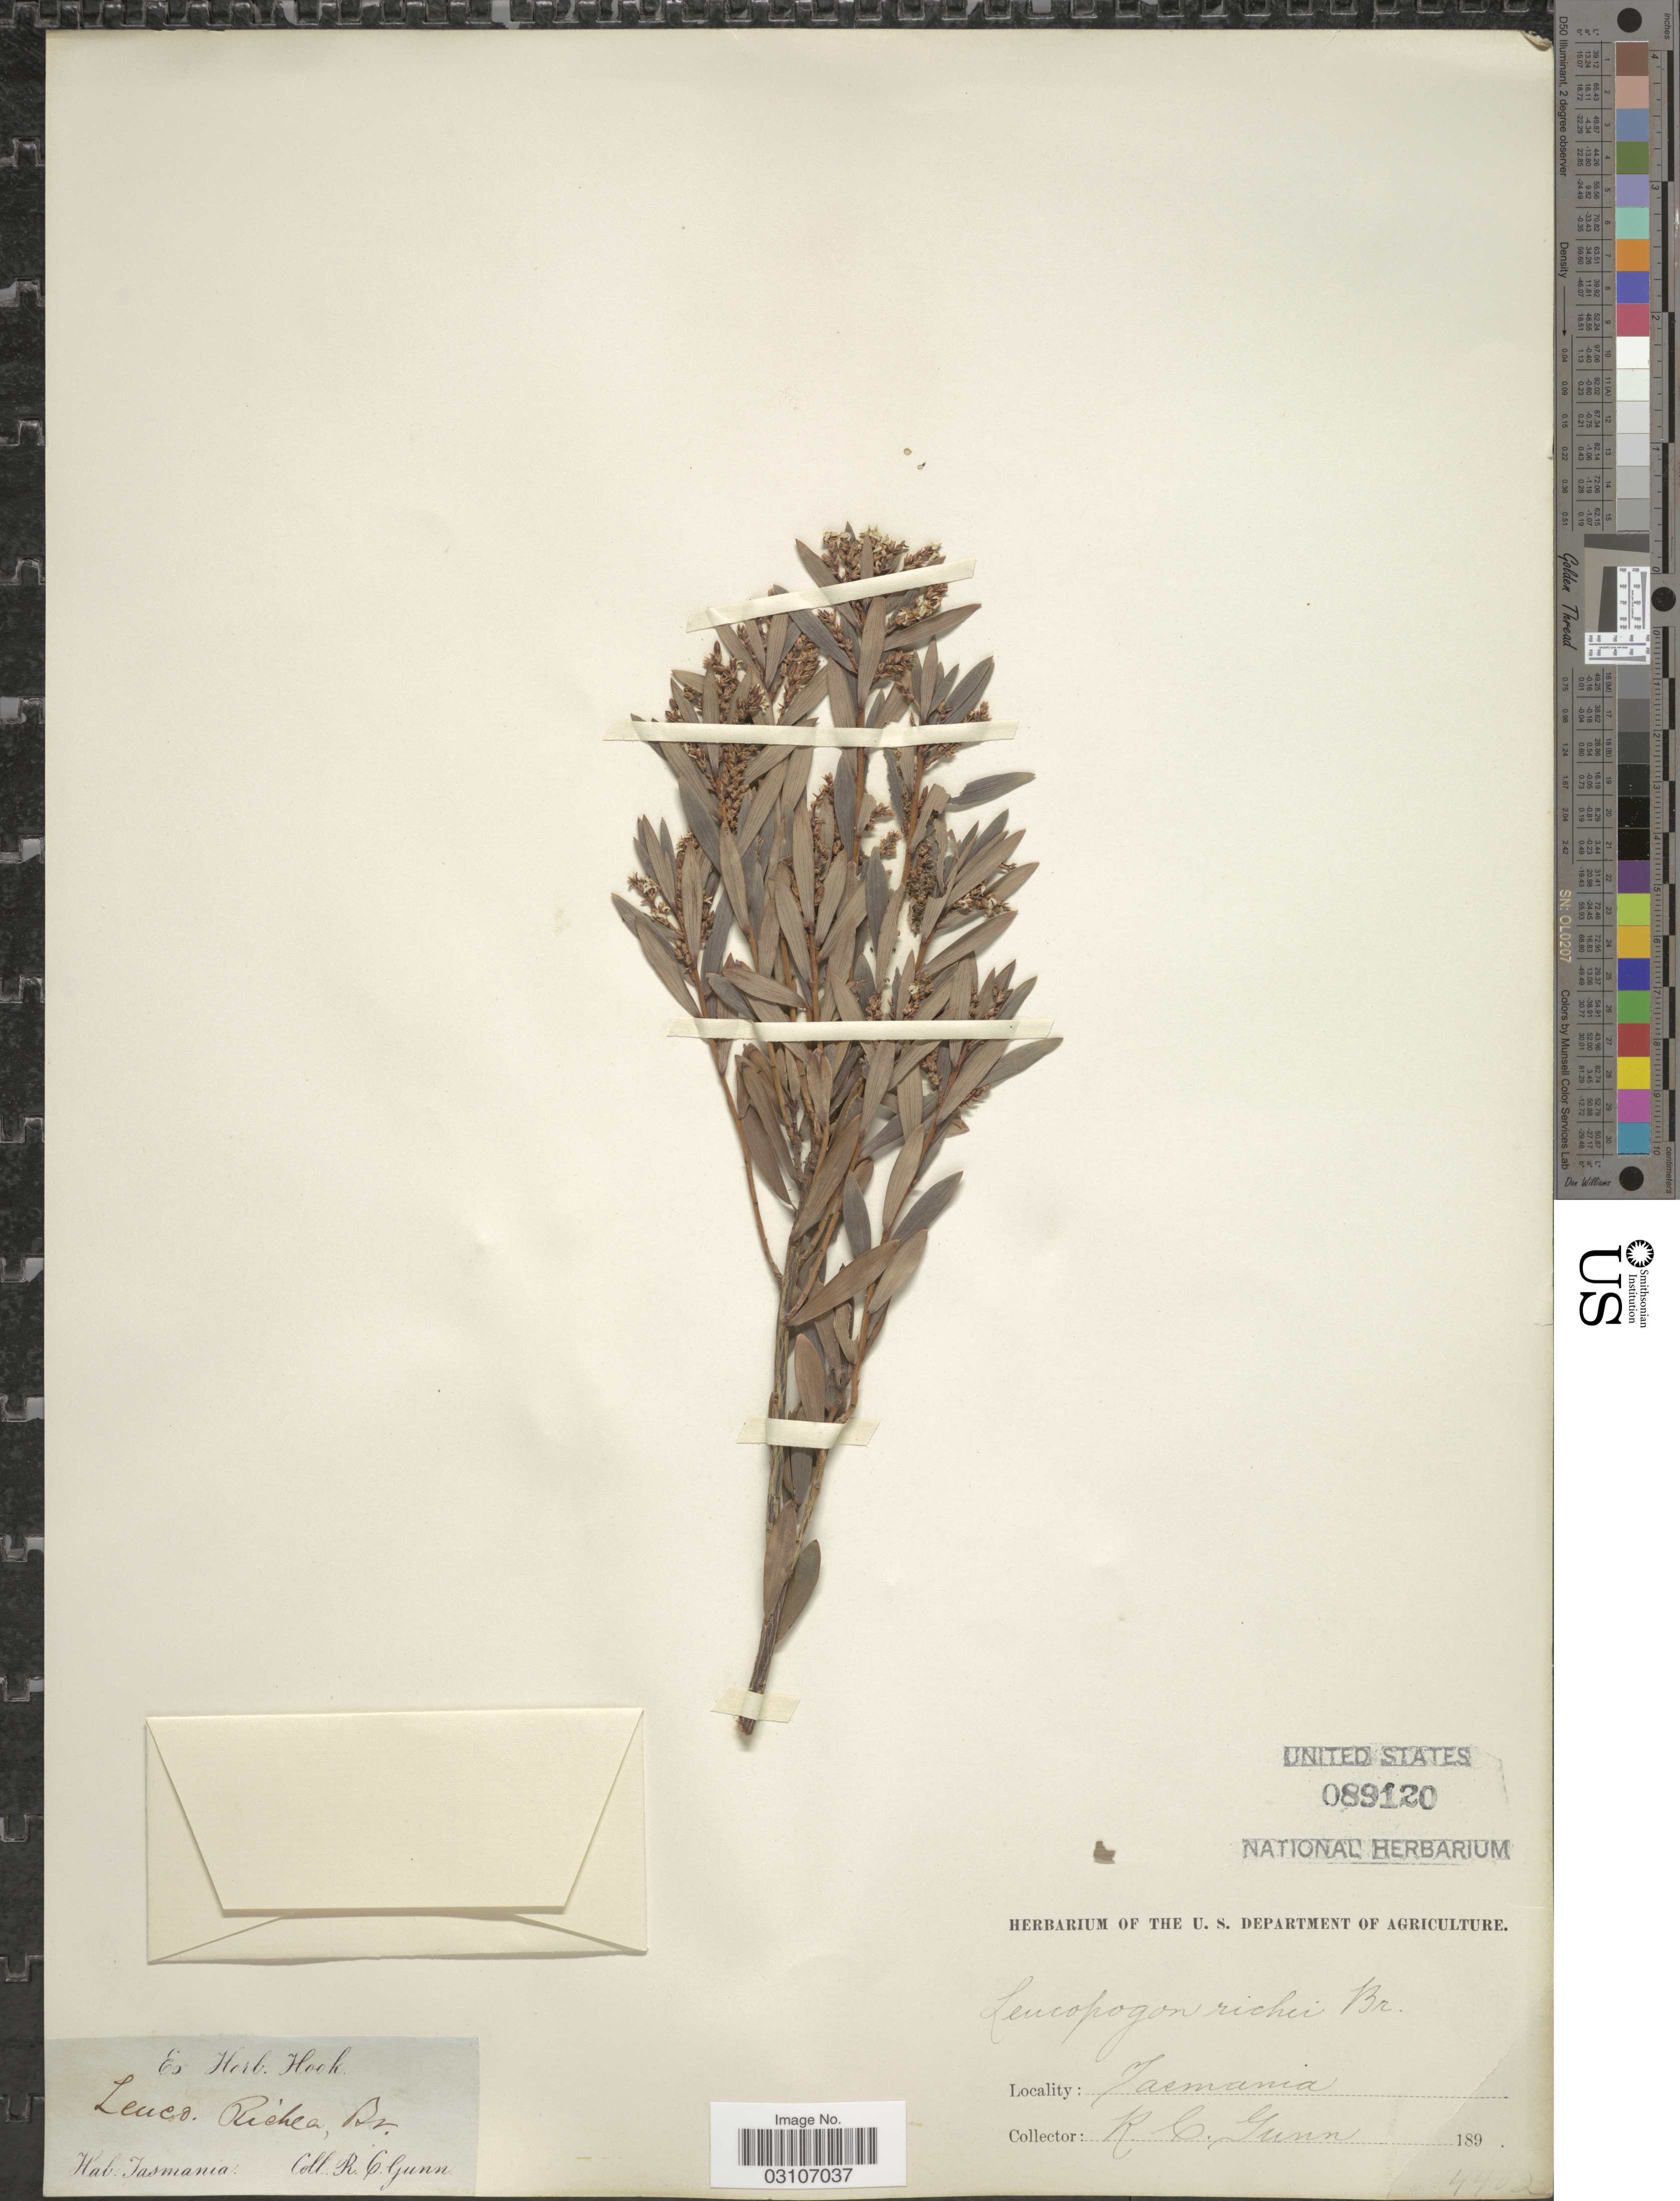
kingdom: Plantae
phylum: Tracheophyta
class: Magnoliopsida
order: Ericales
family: Ericaceae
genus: Leucopogon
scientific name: Leucopogon richei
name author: R. Br.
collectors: R. Gunn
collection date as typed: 189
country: Australia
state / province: Tasmania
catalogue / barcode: US 89120